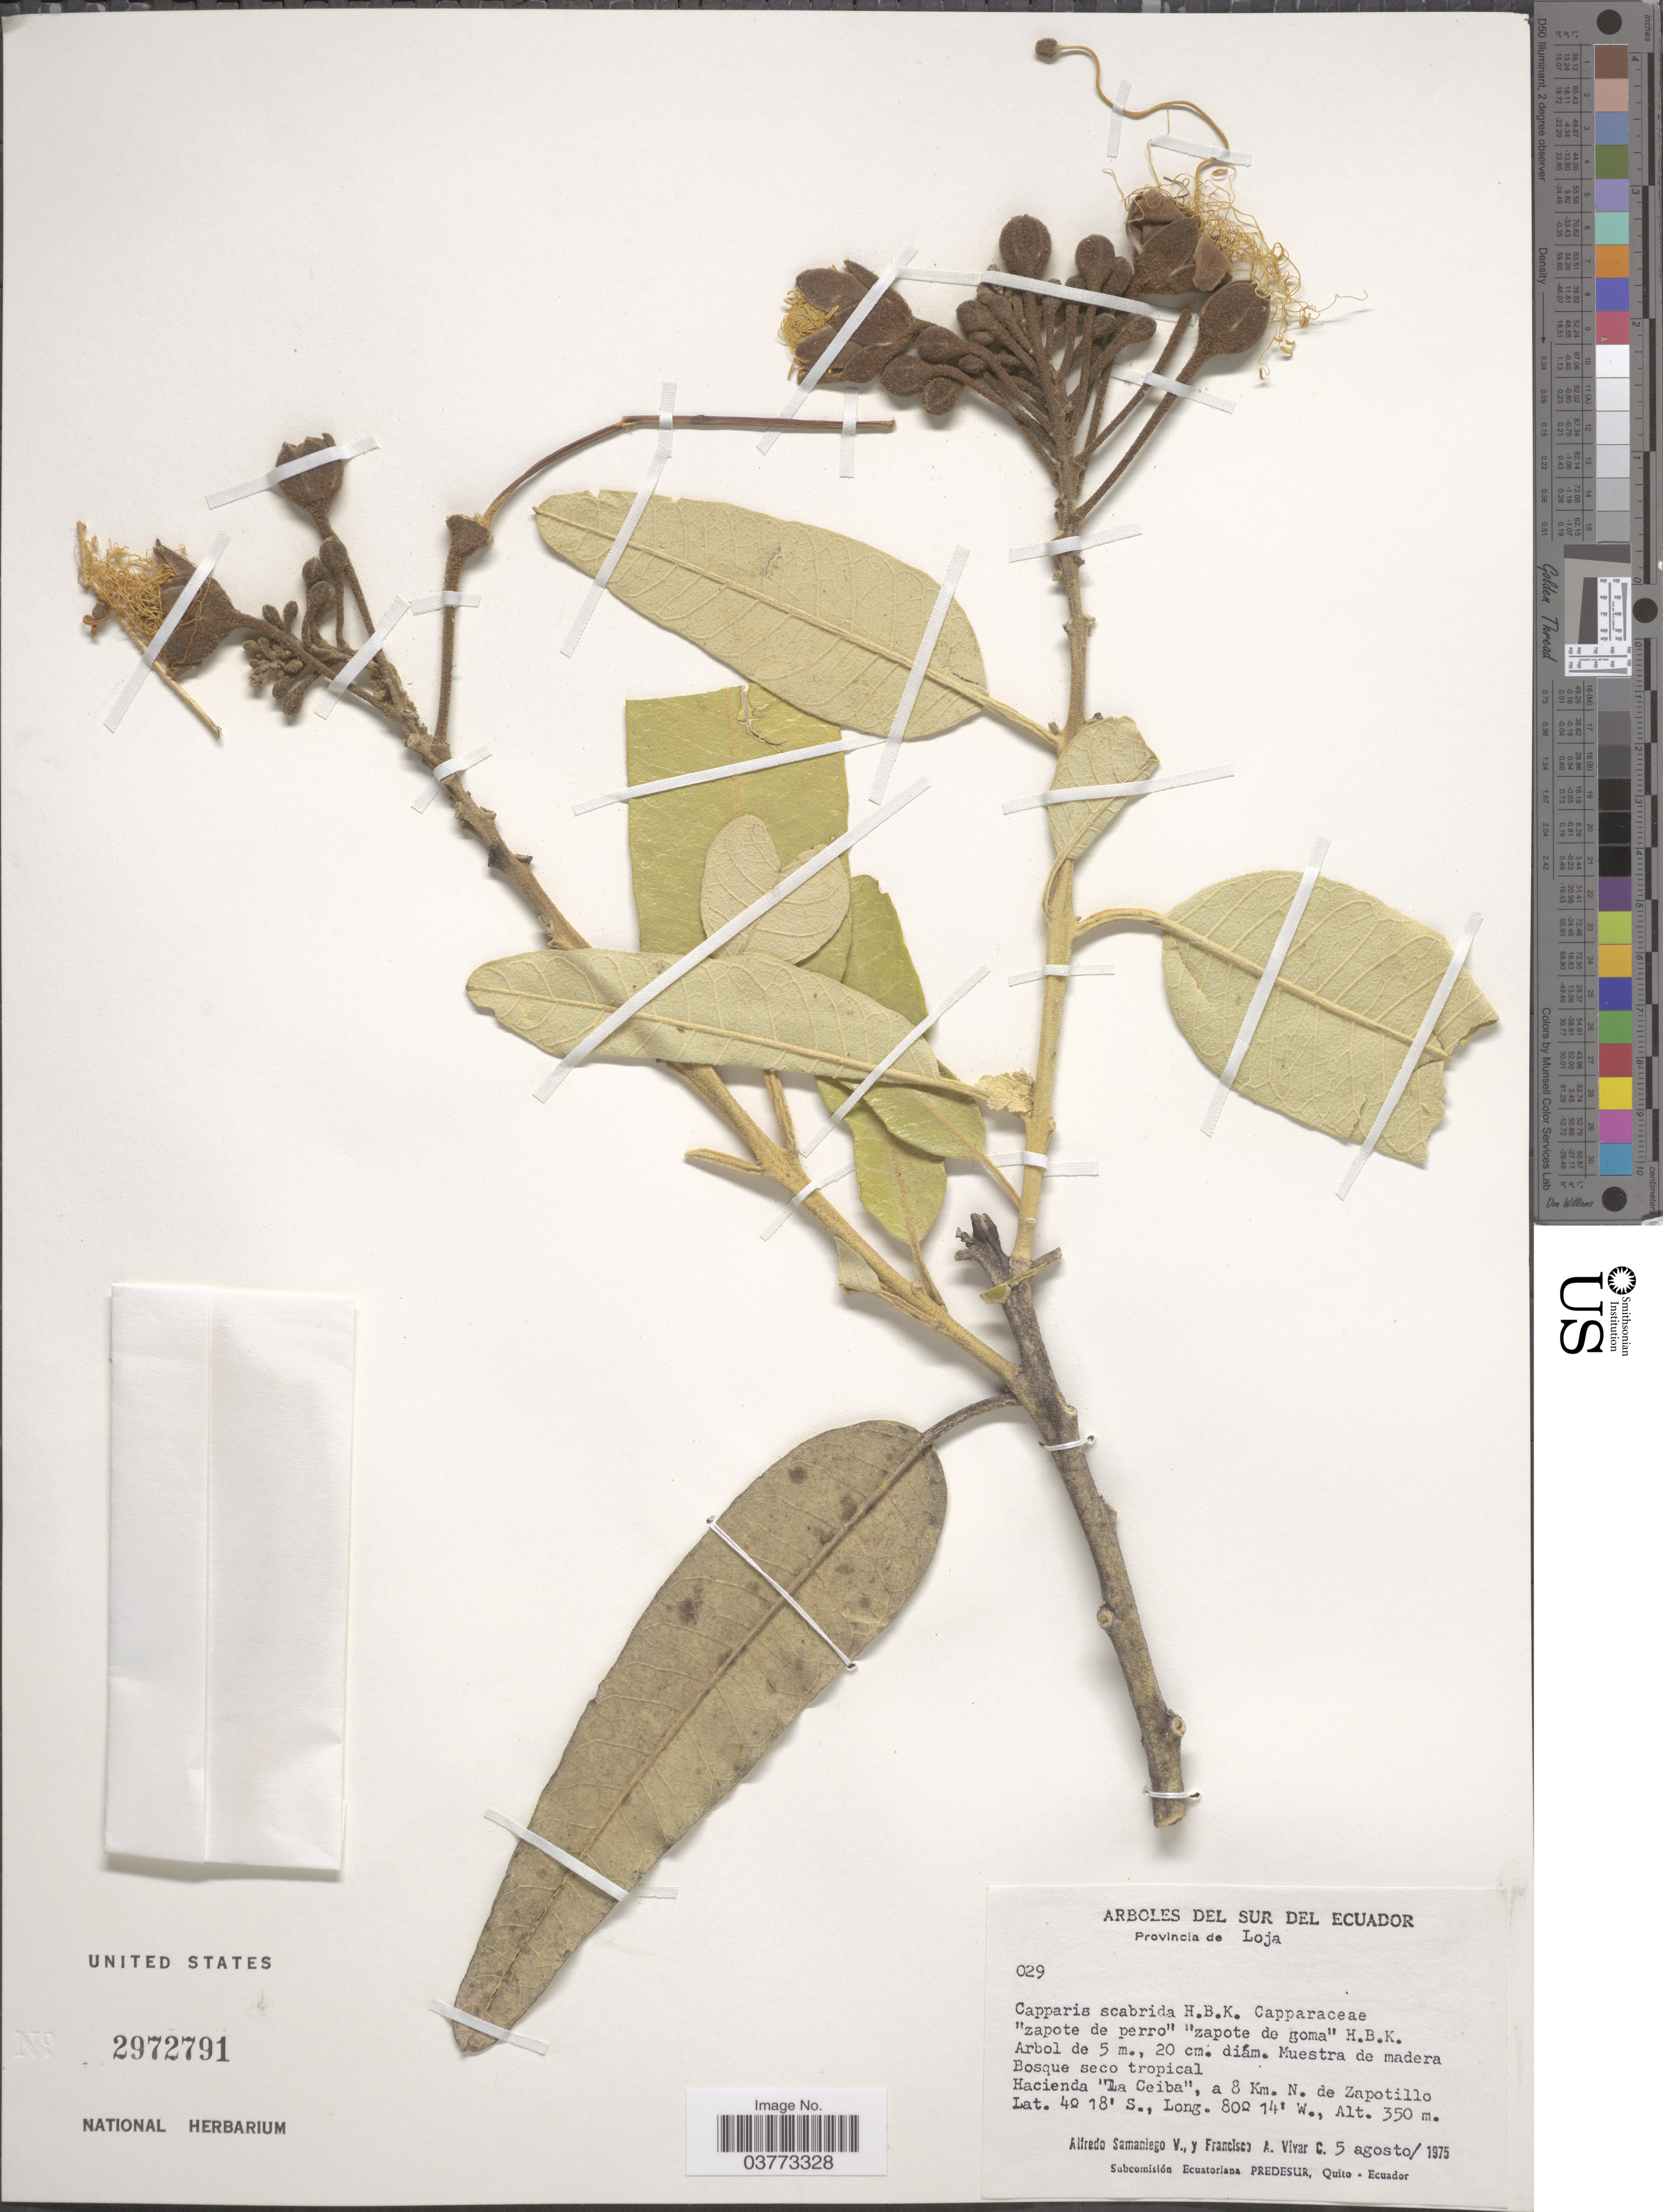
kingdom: Plantae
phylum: Tracheophyta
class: Magnoliopsida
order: Brassicales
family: Capparaceae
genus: Colicodendron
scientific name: Colicodendron angulatum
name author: (Ruiz & Pav. ex DC.) Hutch.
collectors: A. V. Samaniego & F. A. Vivar C.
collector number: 029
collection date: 1975-08-05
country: Ecuador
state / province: Loja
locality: Sur del Ecuador. Bosque seco tropical. Hacienda "La Ceiba", a 8 Km. N. de Zapotillo.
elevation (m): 350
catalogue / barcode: US 2972791